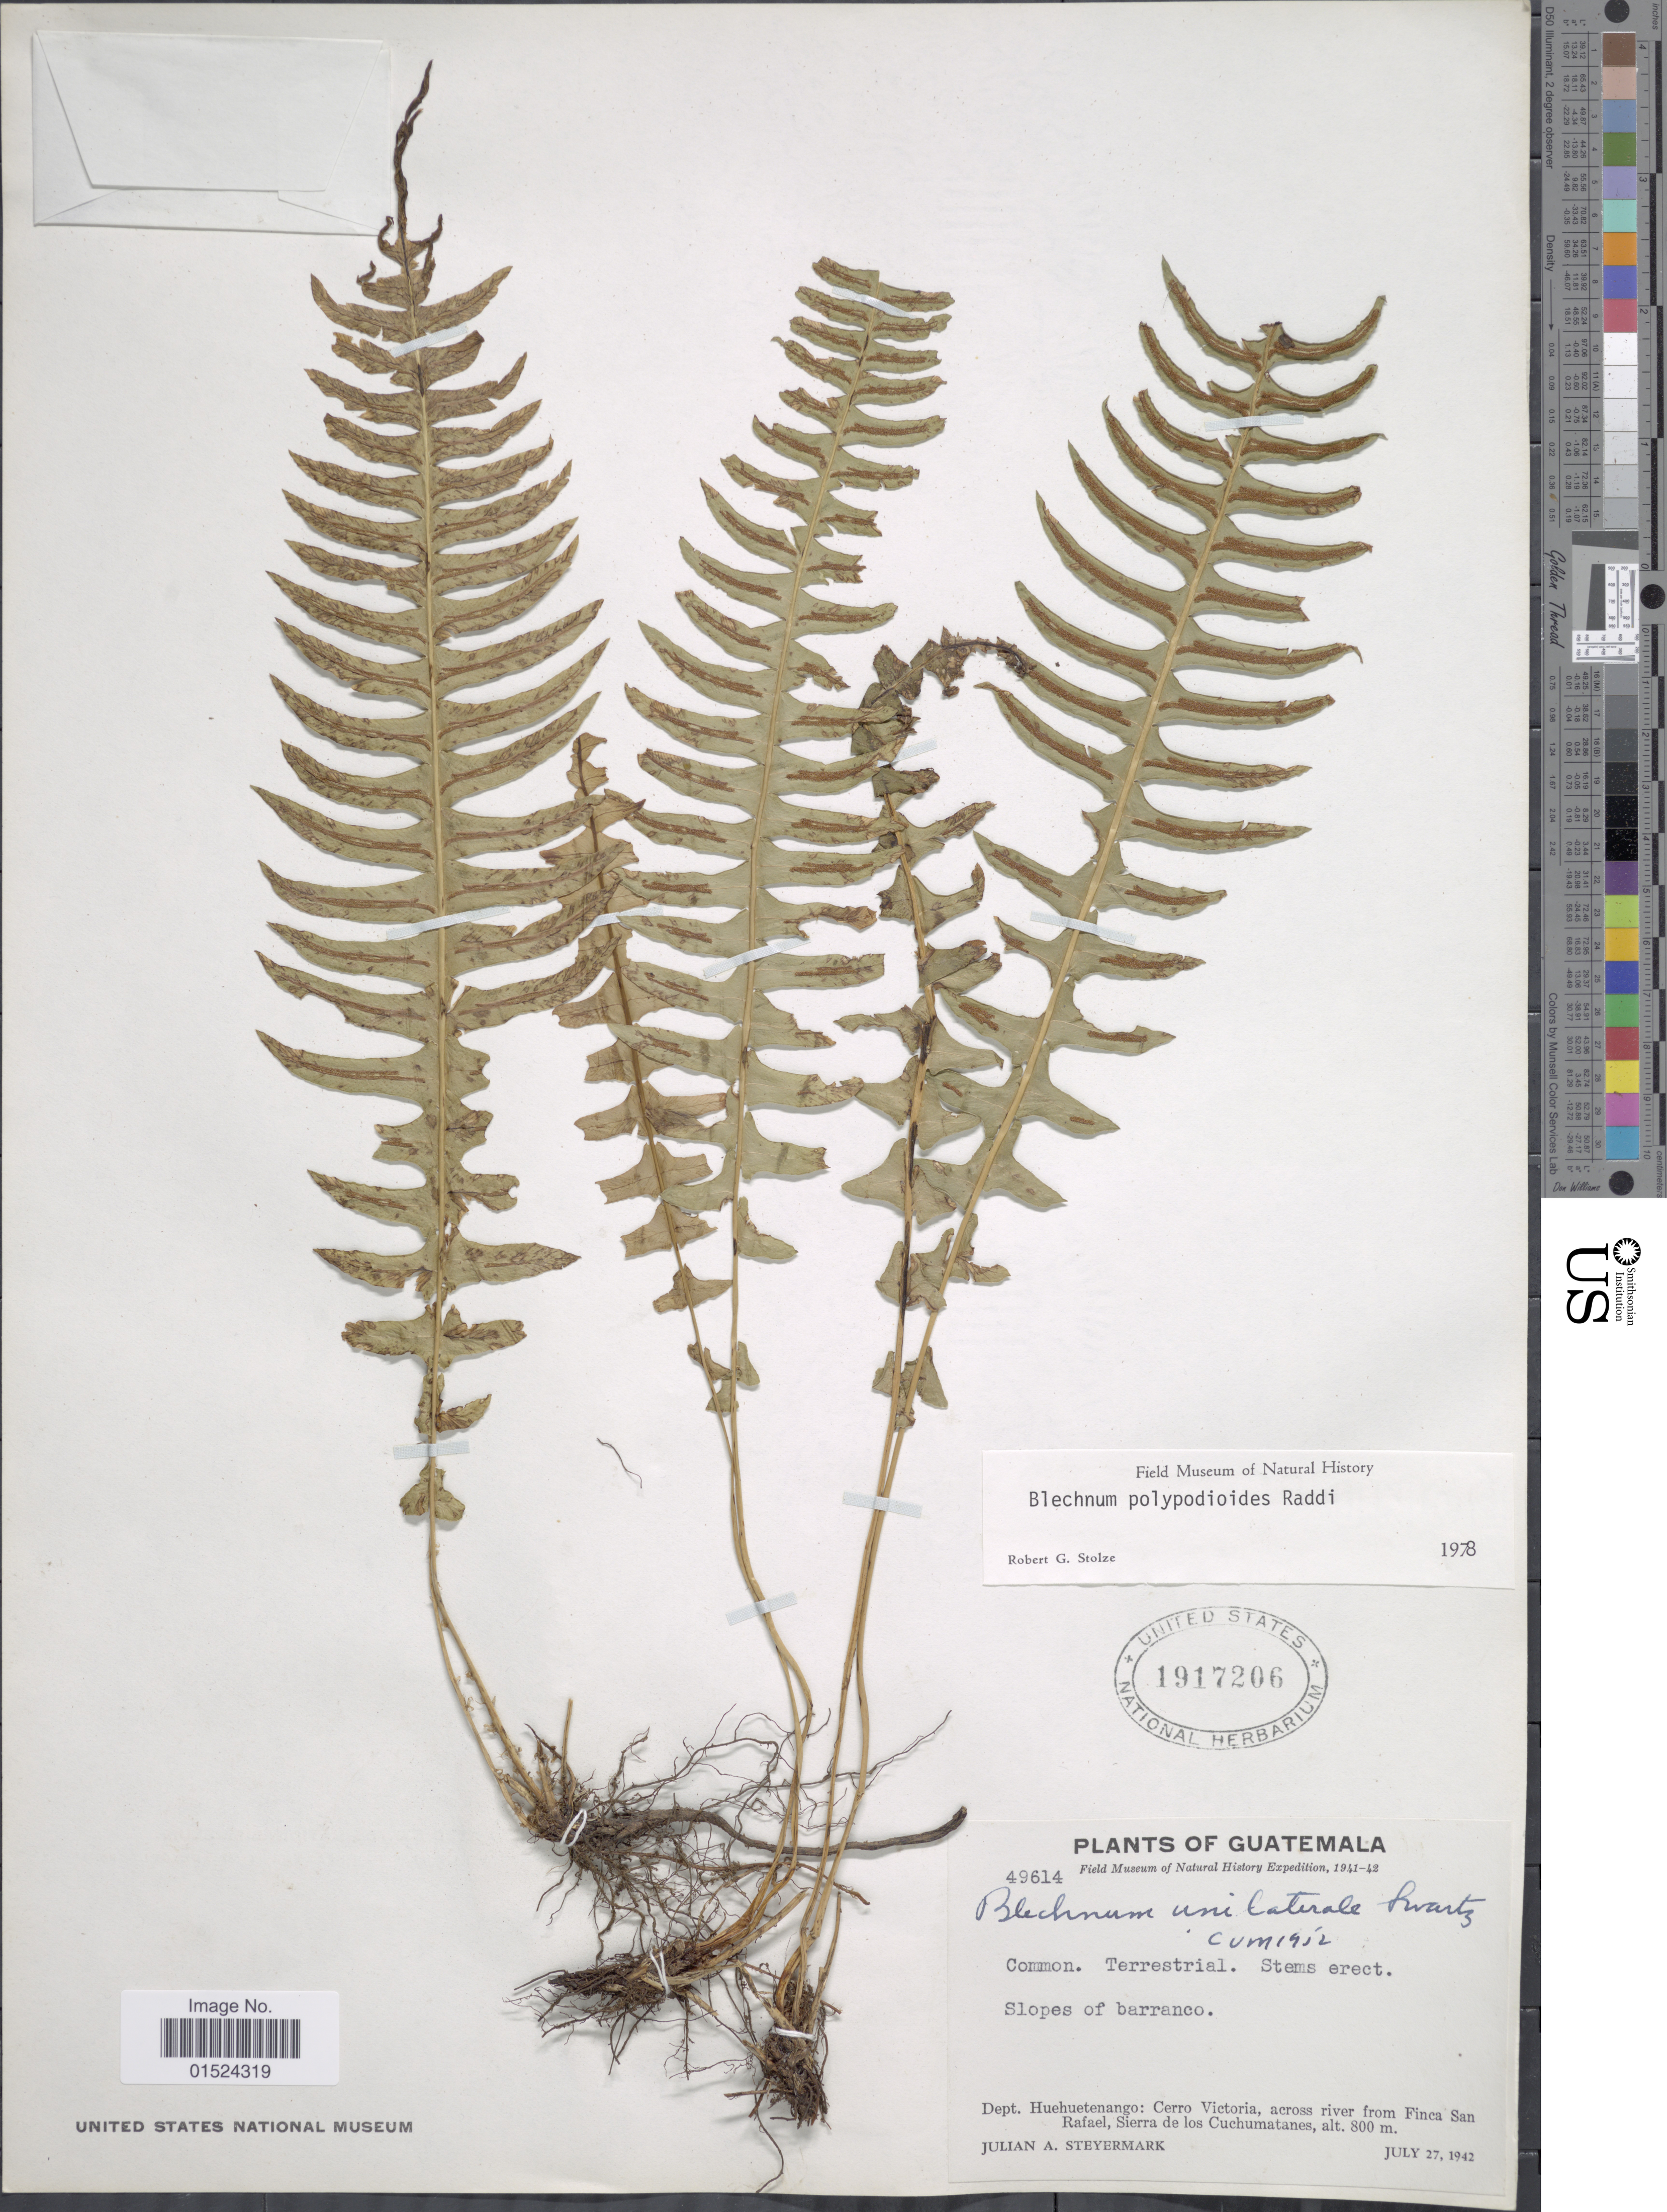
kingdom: Plantae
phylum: Tracheophyta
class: Polypodiopsida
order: Polypodiales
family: Blechnaceae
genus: Blechnum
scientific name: Blechnum polypodioides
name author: Raddi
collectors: J. Steyermark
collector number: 49614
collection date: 1942-07-27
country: Guatemala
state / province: Huehuetenango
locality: Slopes of barranco, Cerro Victoria, across river from Finca San Rafael, Sierra de los Cuchumatanes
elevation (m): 800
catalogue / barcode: US 1917206